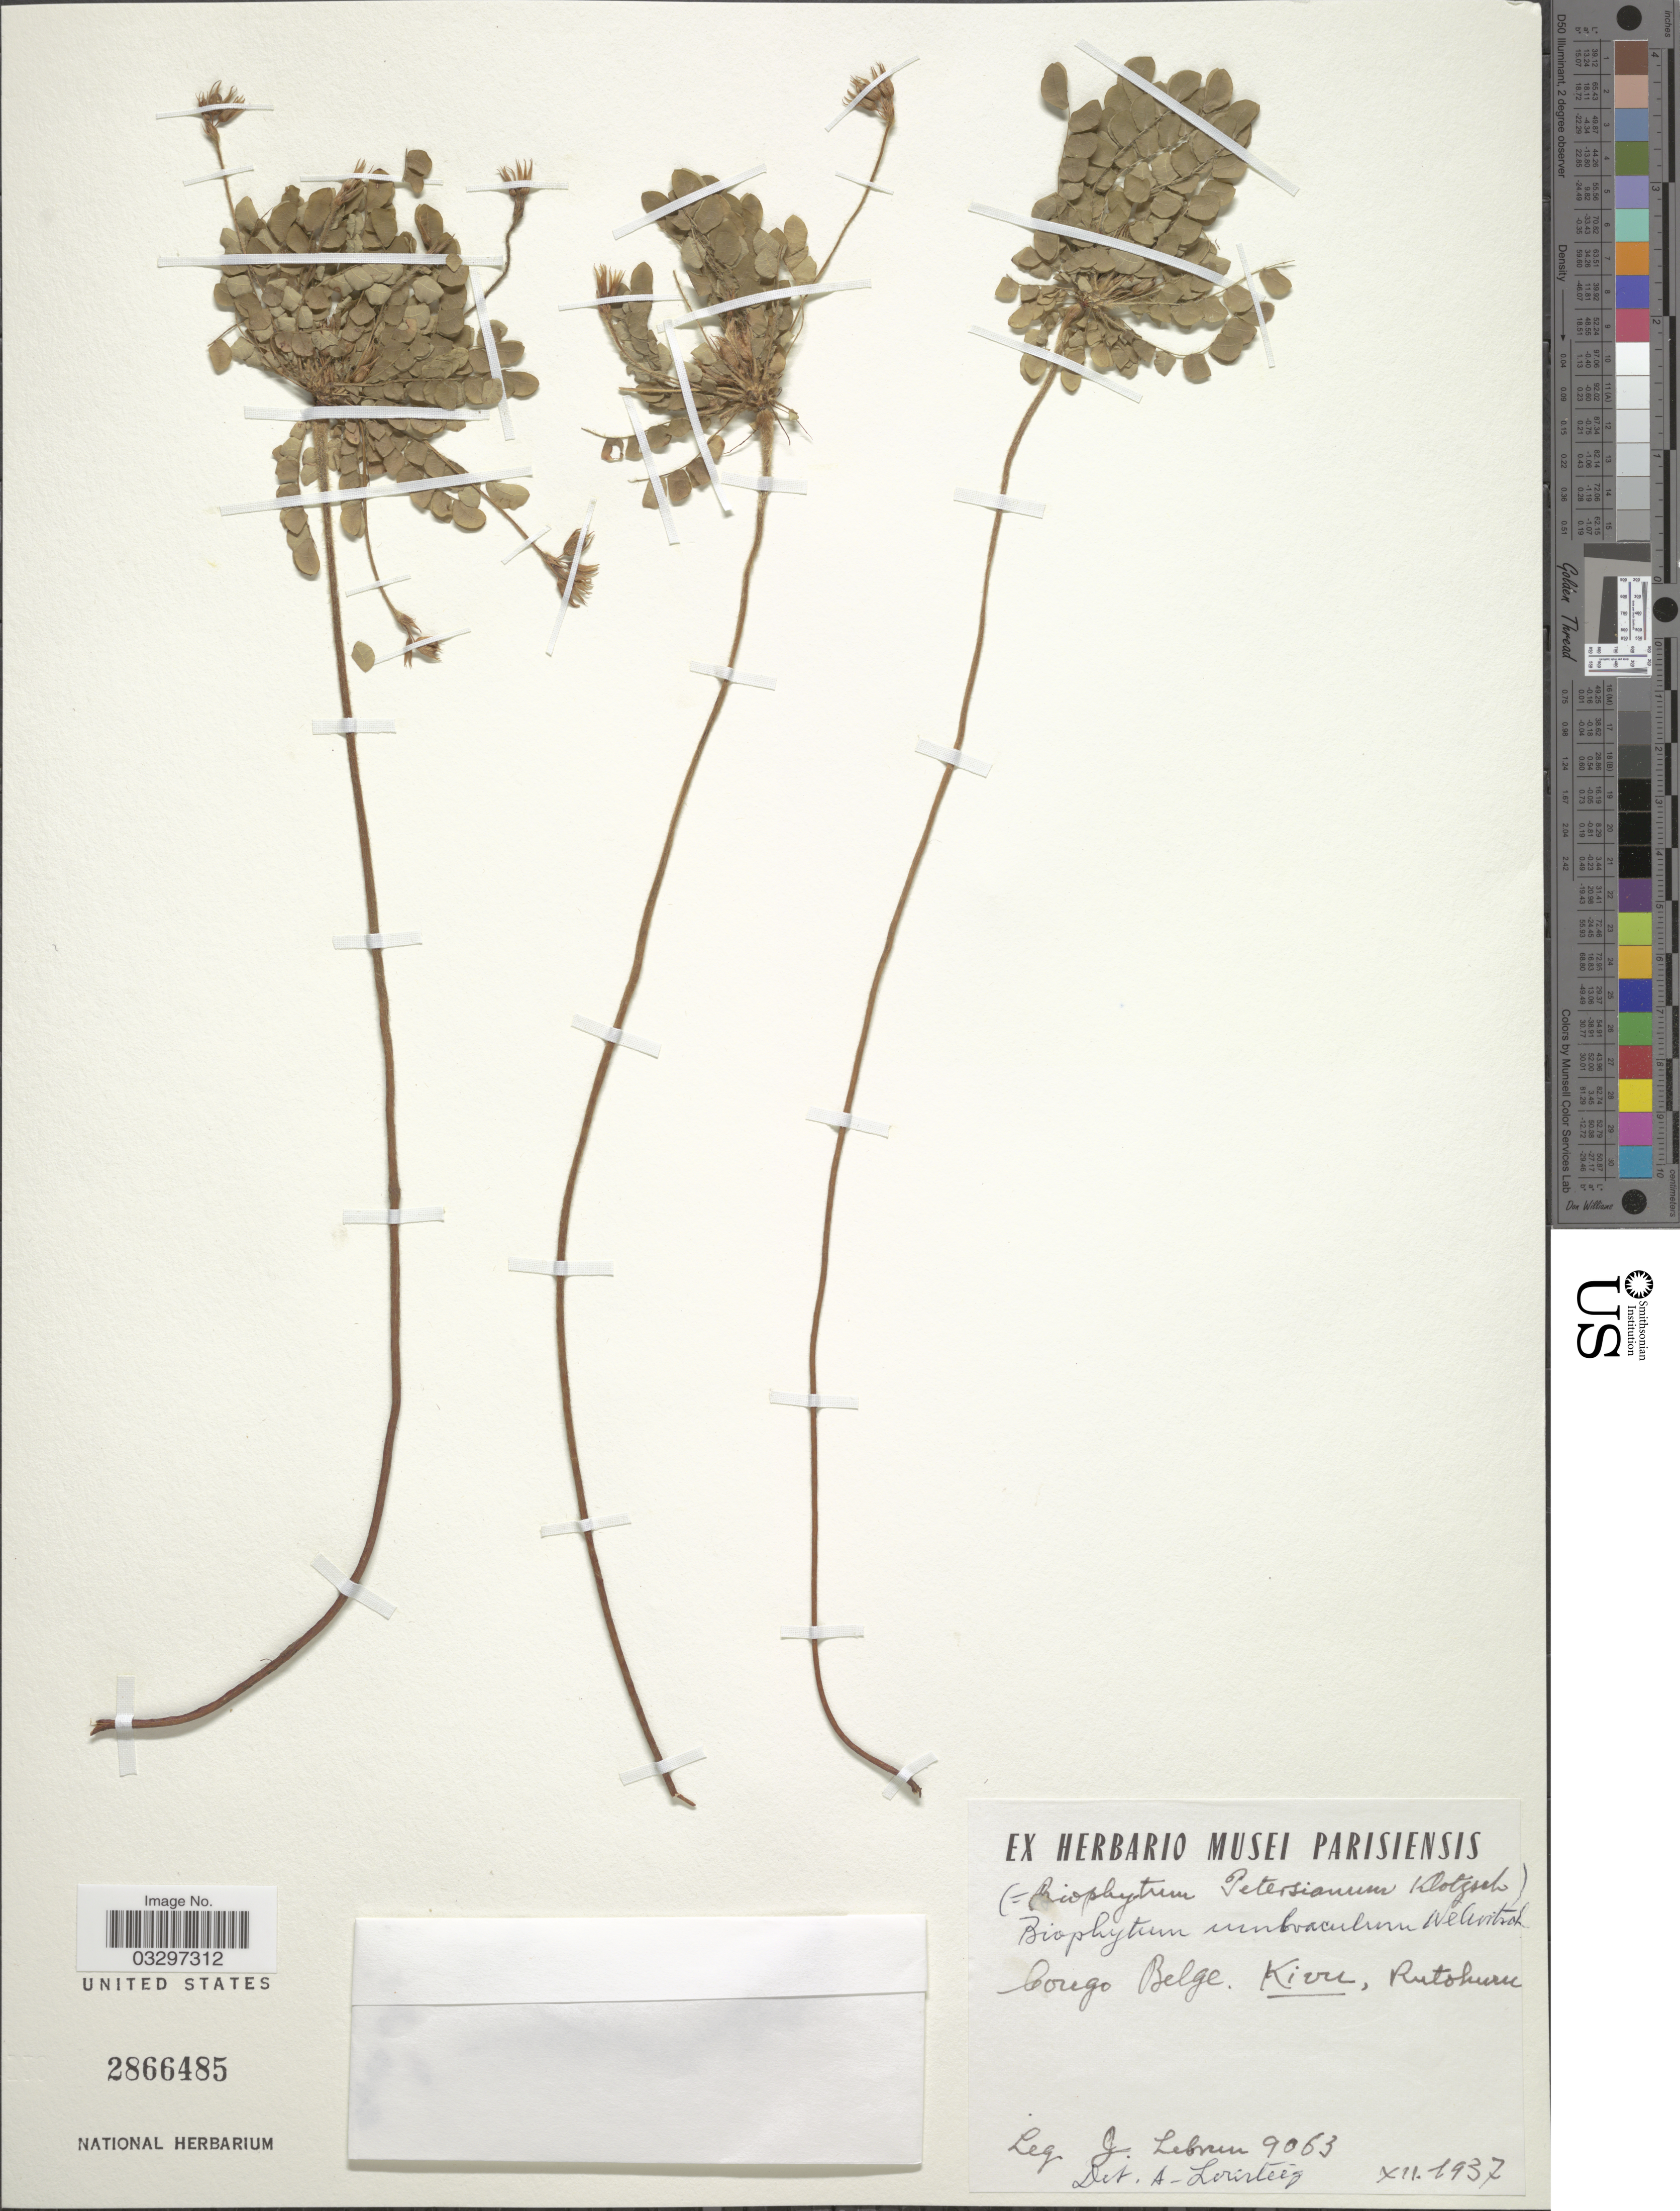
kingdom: Plantae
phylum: Tracheophyta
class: Magnoliopsida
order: Oxalidales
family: Oxalidaceae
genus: Biophytum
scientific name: Biophytum umbraculum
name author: Welw.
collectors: J. A. Lebrun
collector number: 9063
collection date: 1937-12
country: Congo, Democratic Republic of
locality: Kivu, Rutshuru.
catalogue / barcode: US 2866485